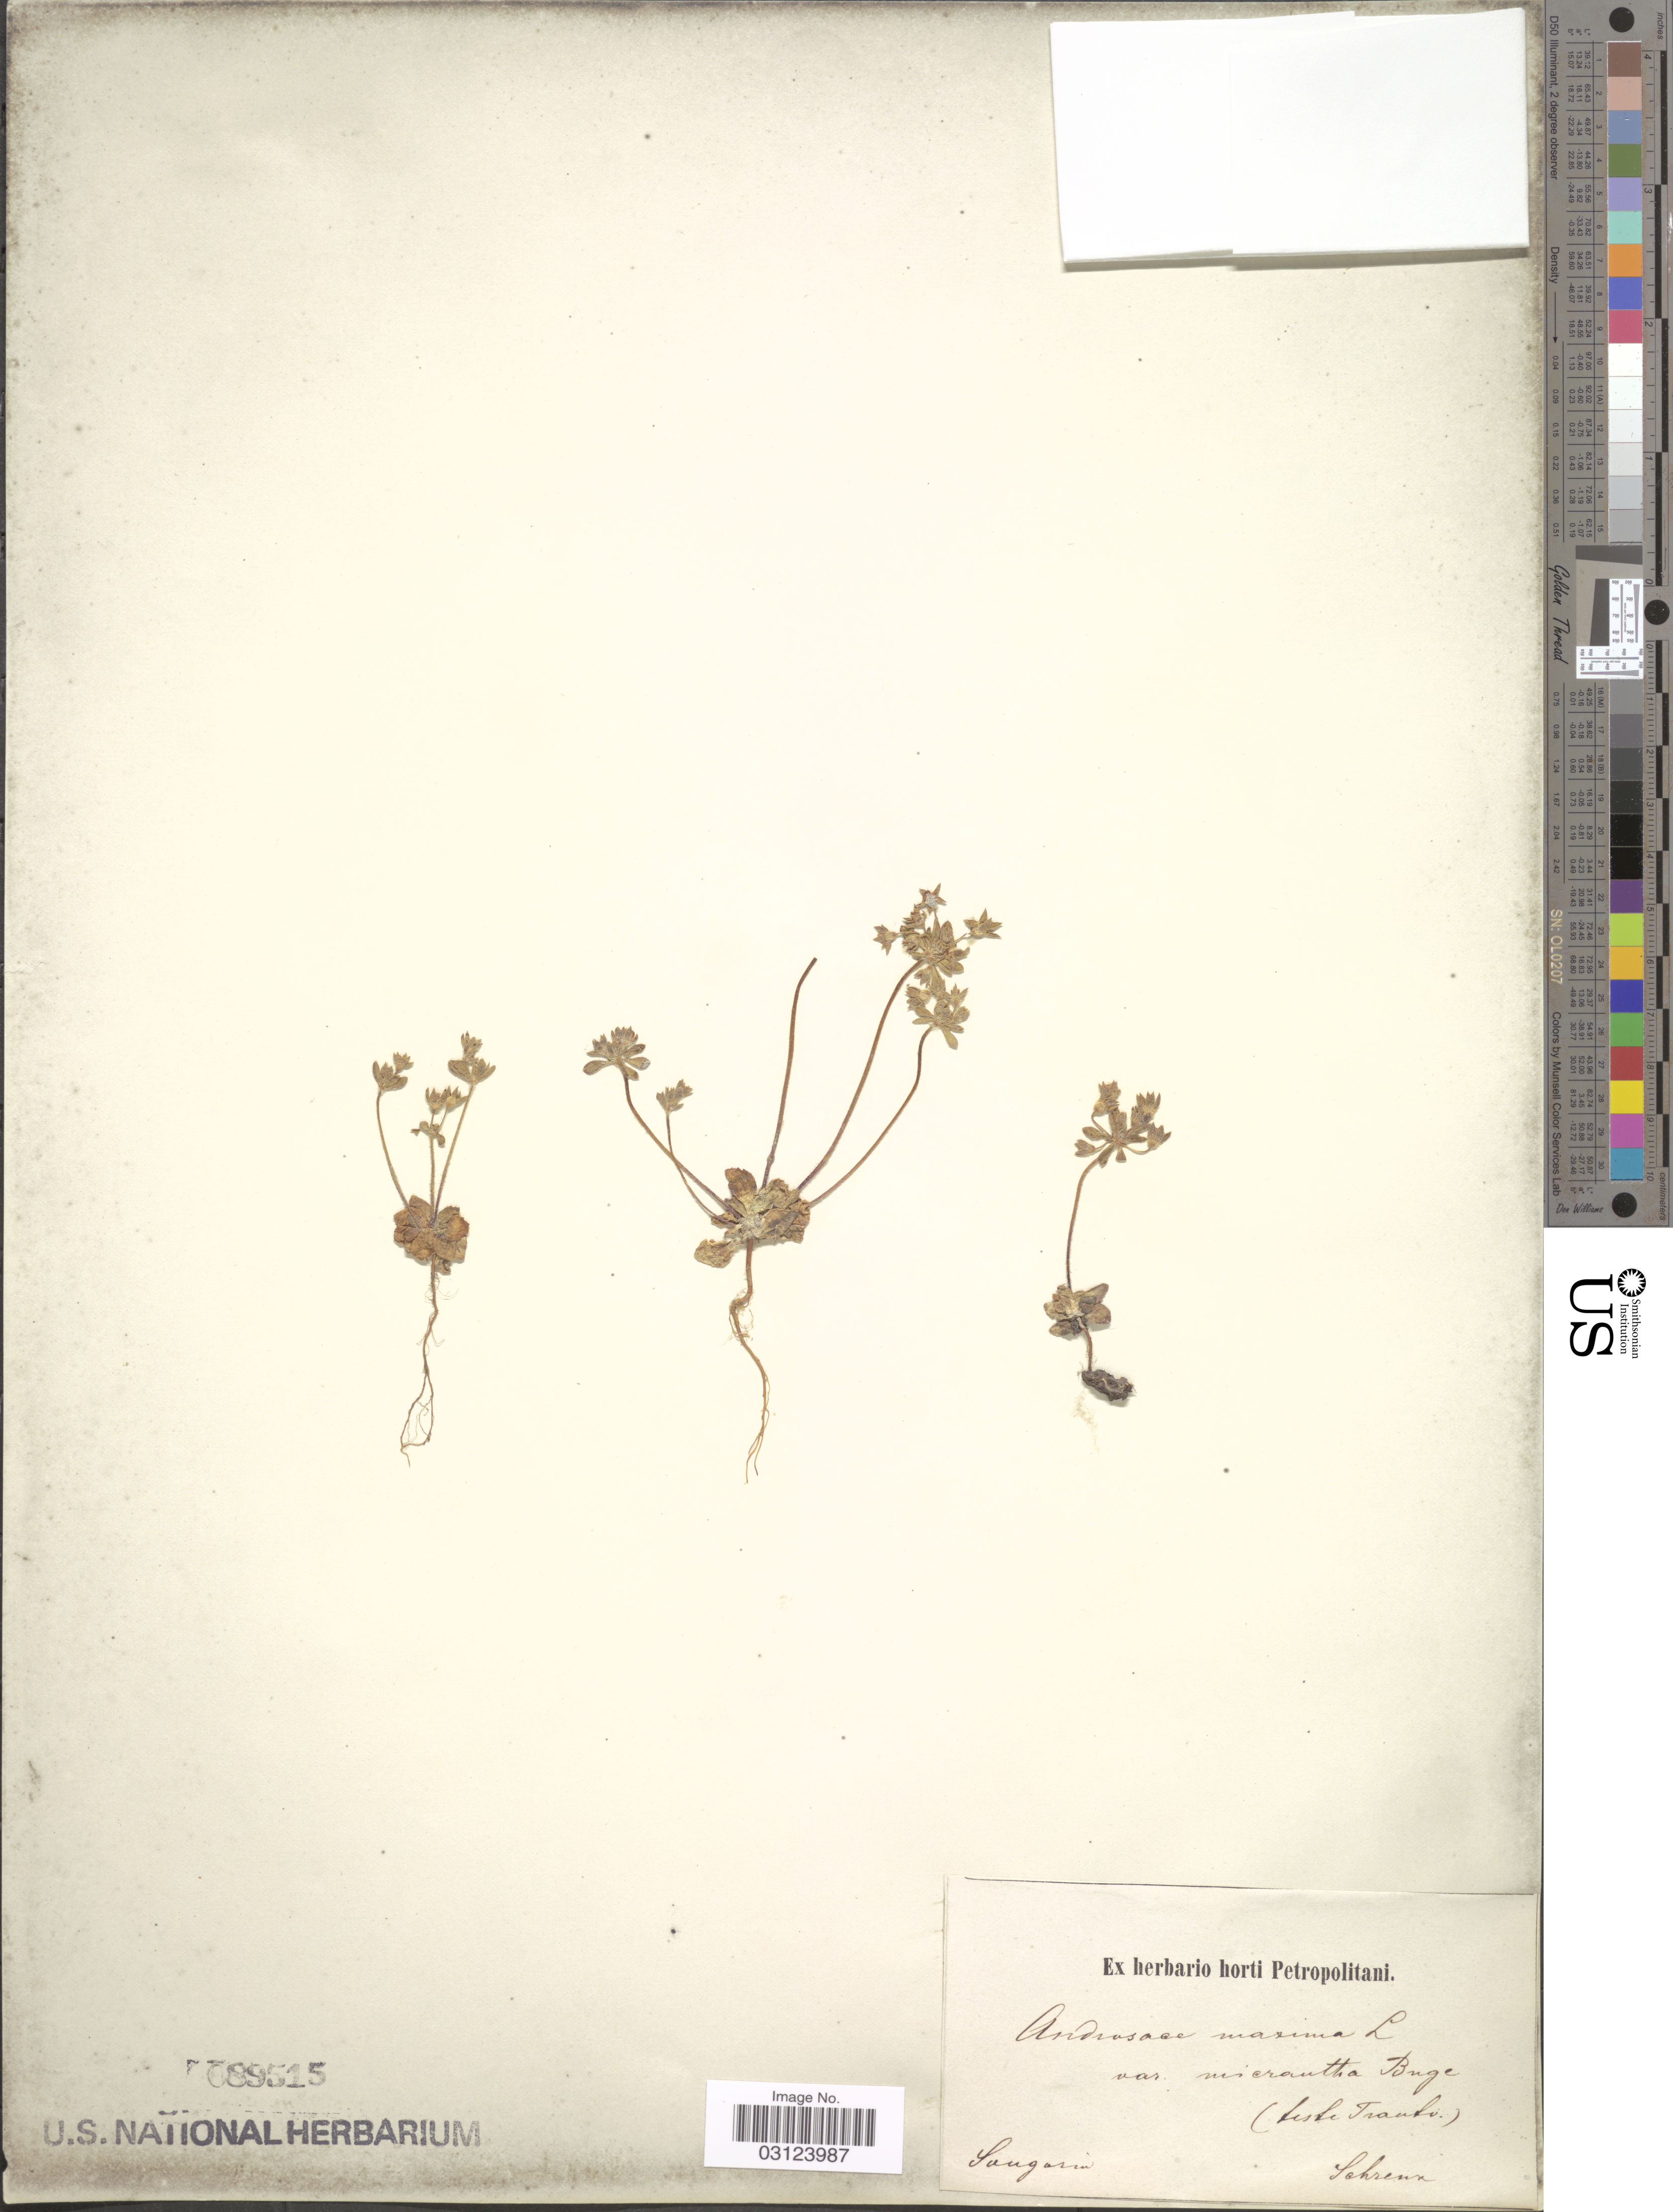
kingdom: Plantae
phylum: Tracheophyta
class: Magnoliopsida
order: Ericales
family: Primulaceae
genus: Androsace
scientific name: Androsace maxima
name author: L.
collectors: A.G. Schrenk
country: Kazakhstan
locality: Songoria.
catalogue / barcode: US 89515